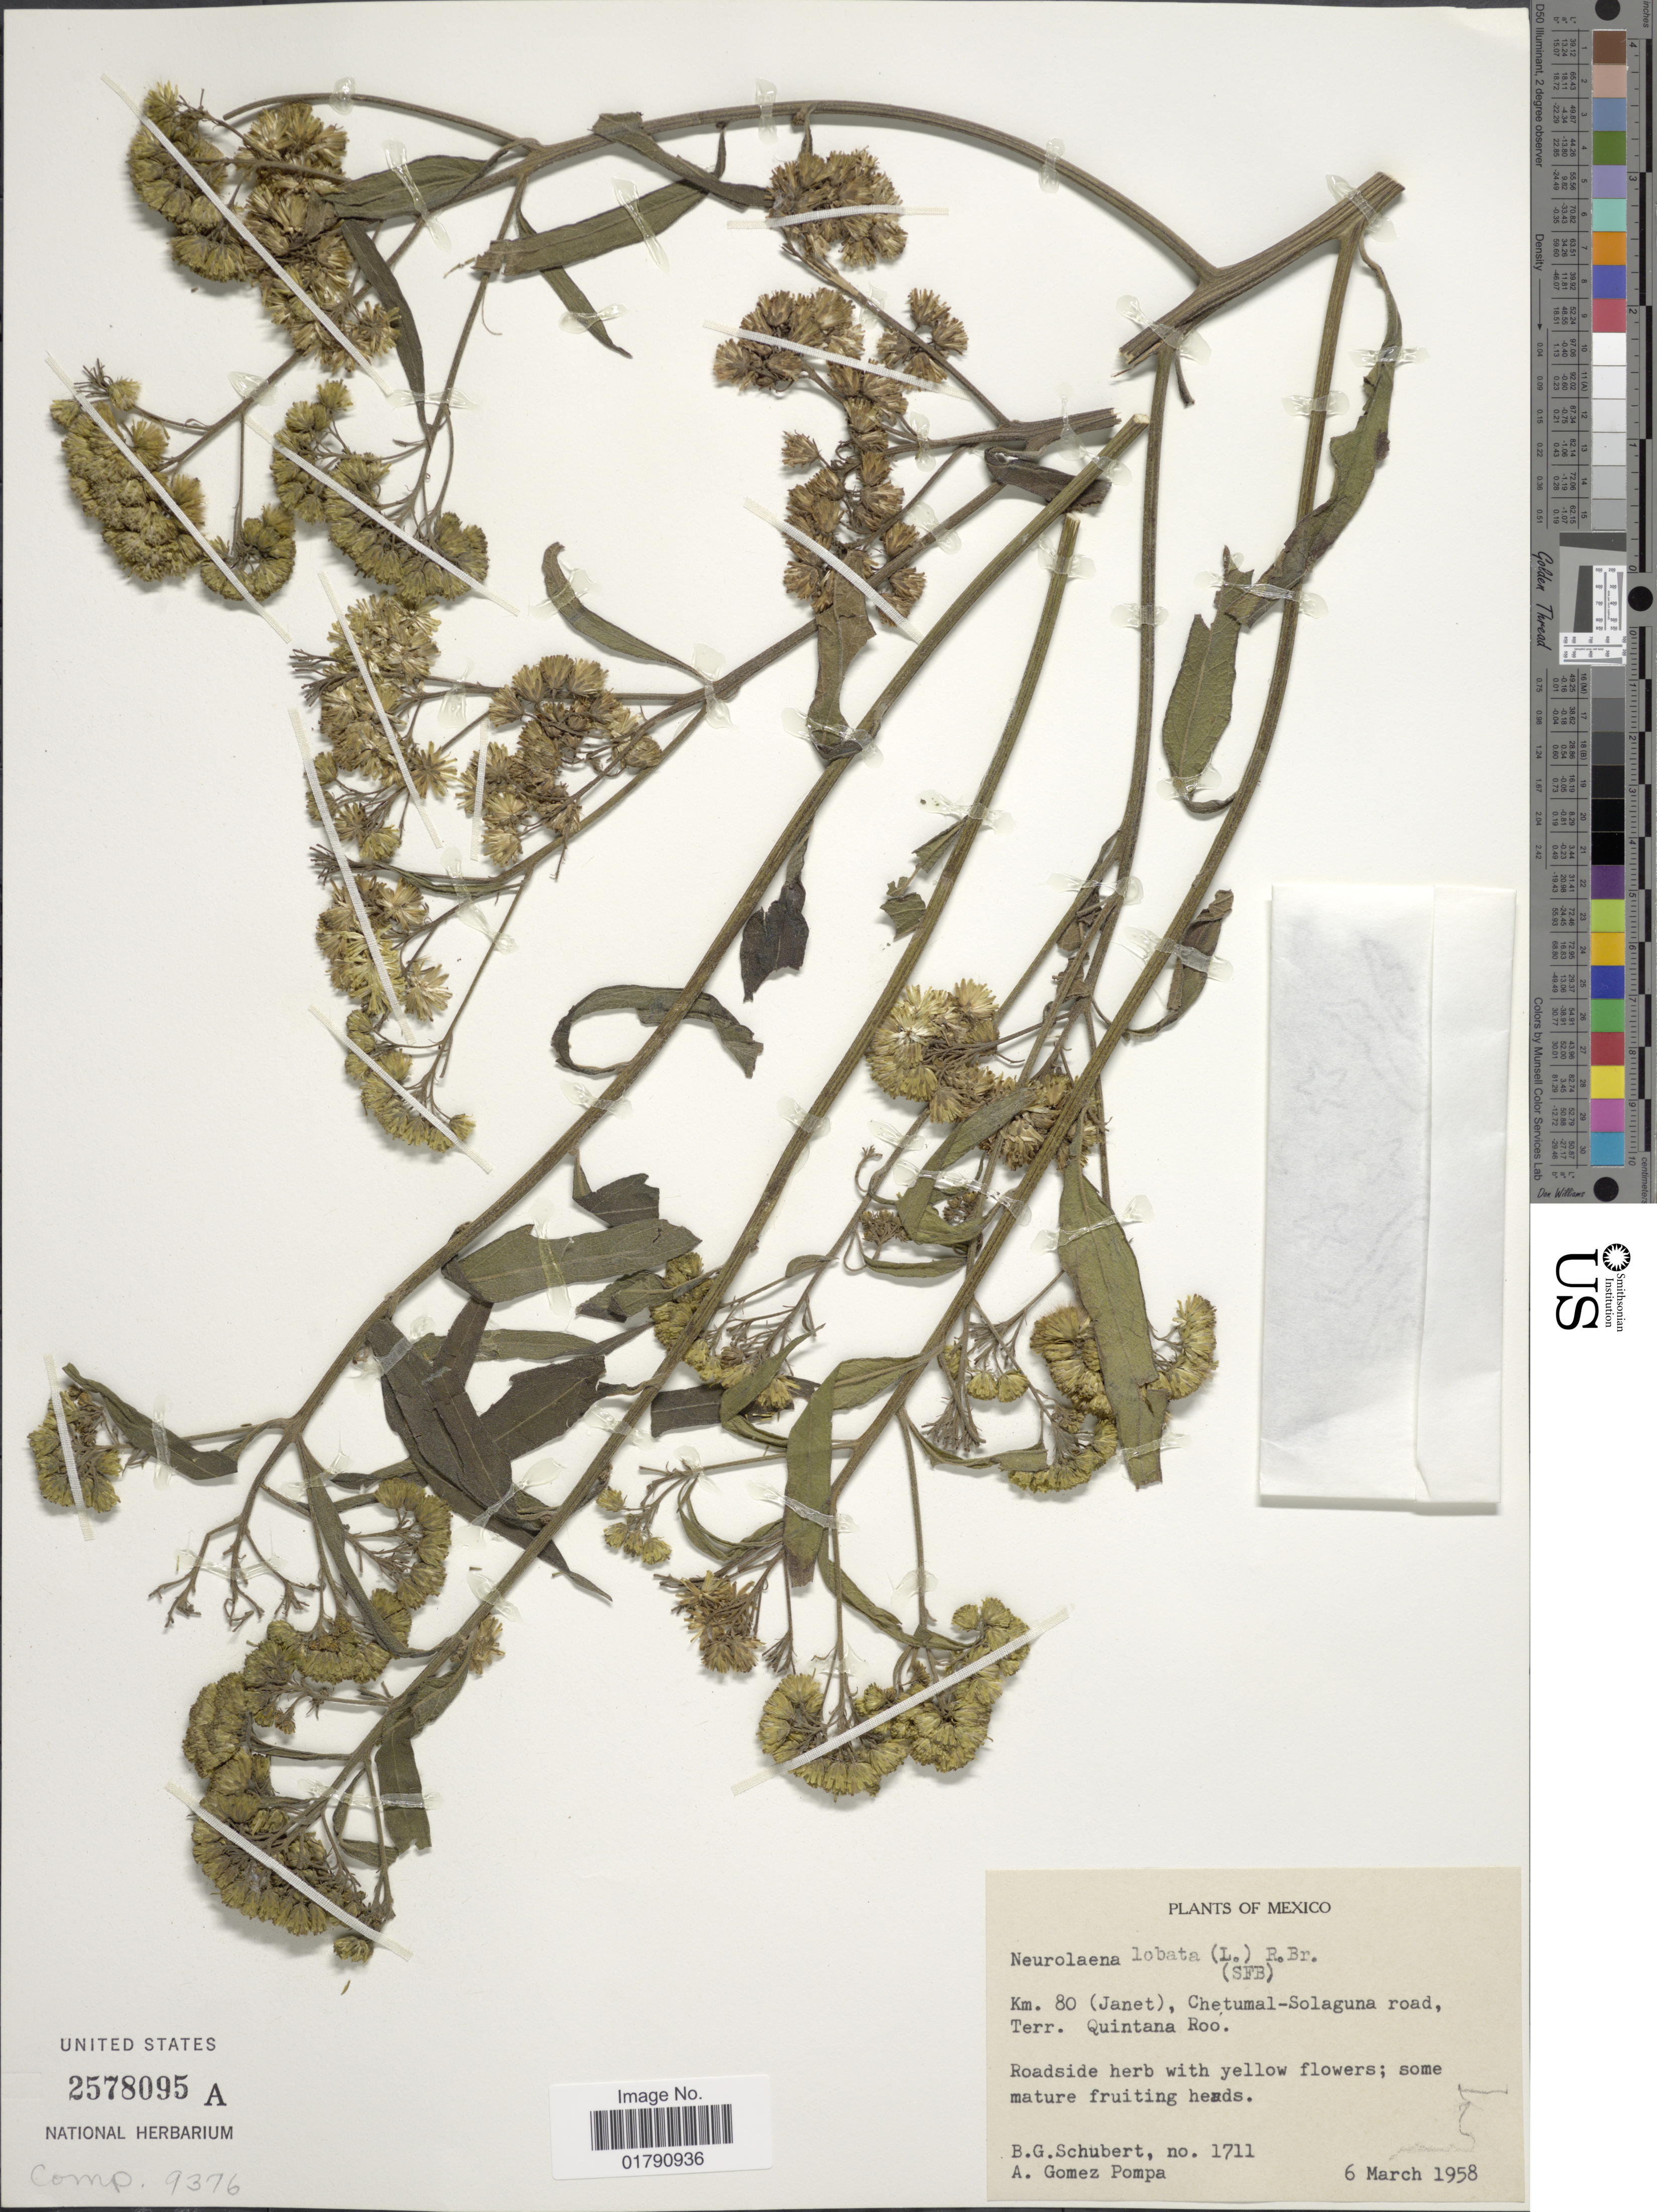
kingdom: Plantae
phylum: Tracheophyta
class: Magnoliopsida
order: Asterales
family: Asteraceae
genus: Neurolaena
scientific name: Neurolaena lobata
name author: (L.) R. Br. ex Cass.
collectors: B. Schubert & A. Gómez Pompa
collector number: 1711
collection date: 1958-03-06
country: Mexico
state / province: Quintana Roo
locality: Km 80 (Janet), Chetumal-Solaguna road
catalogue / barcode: US 2578095A